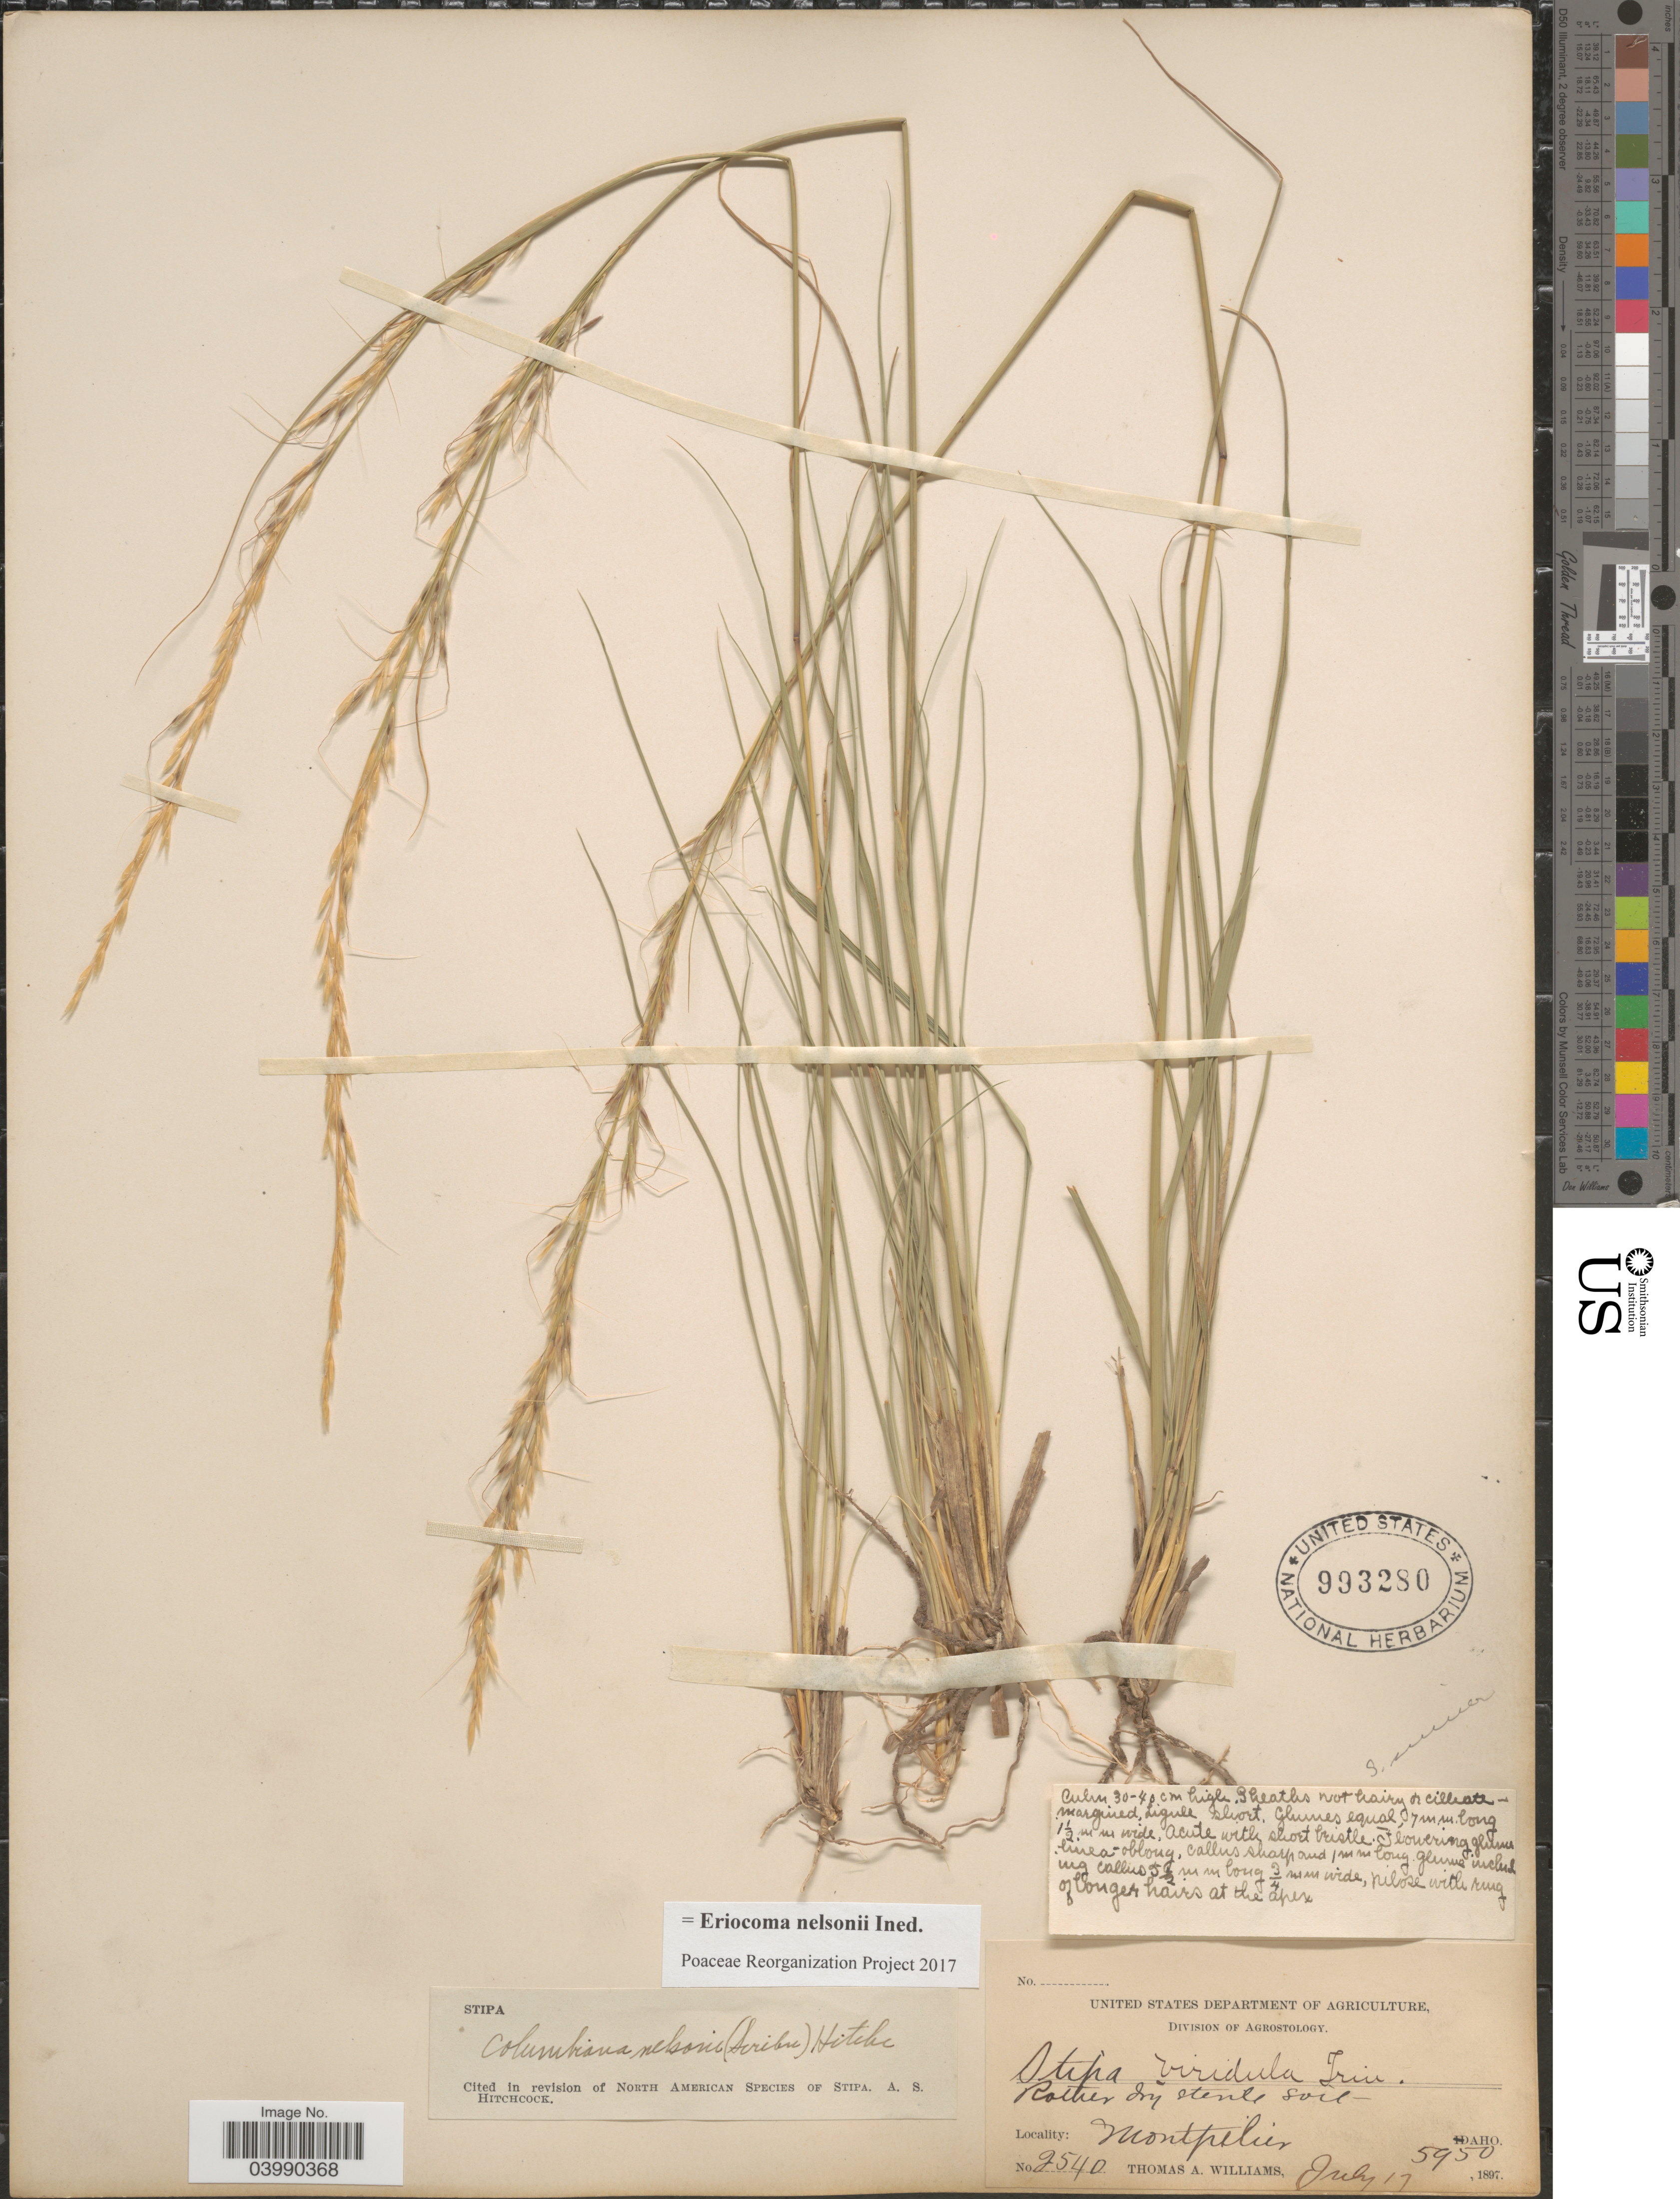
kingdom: Plantae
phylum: Tracheophyta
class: Liliopsida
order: Poales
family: Poaceae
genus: Eriocoma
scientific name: Eriocoma nelsonii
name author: (Scribn.) Romasch.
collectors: T. A. Williams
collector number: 2540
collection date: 1897-07-17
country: United States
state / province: Idaho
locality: Montpelier.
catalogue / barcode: US 993280